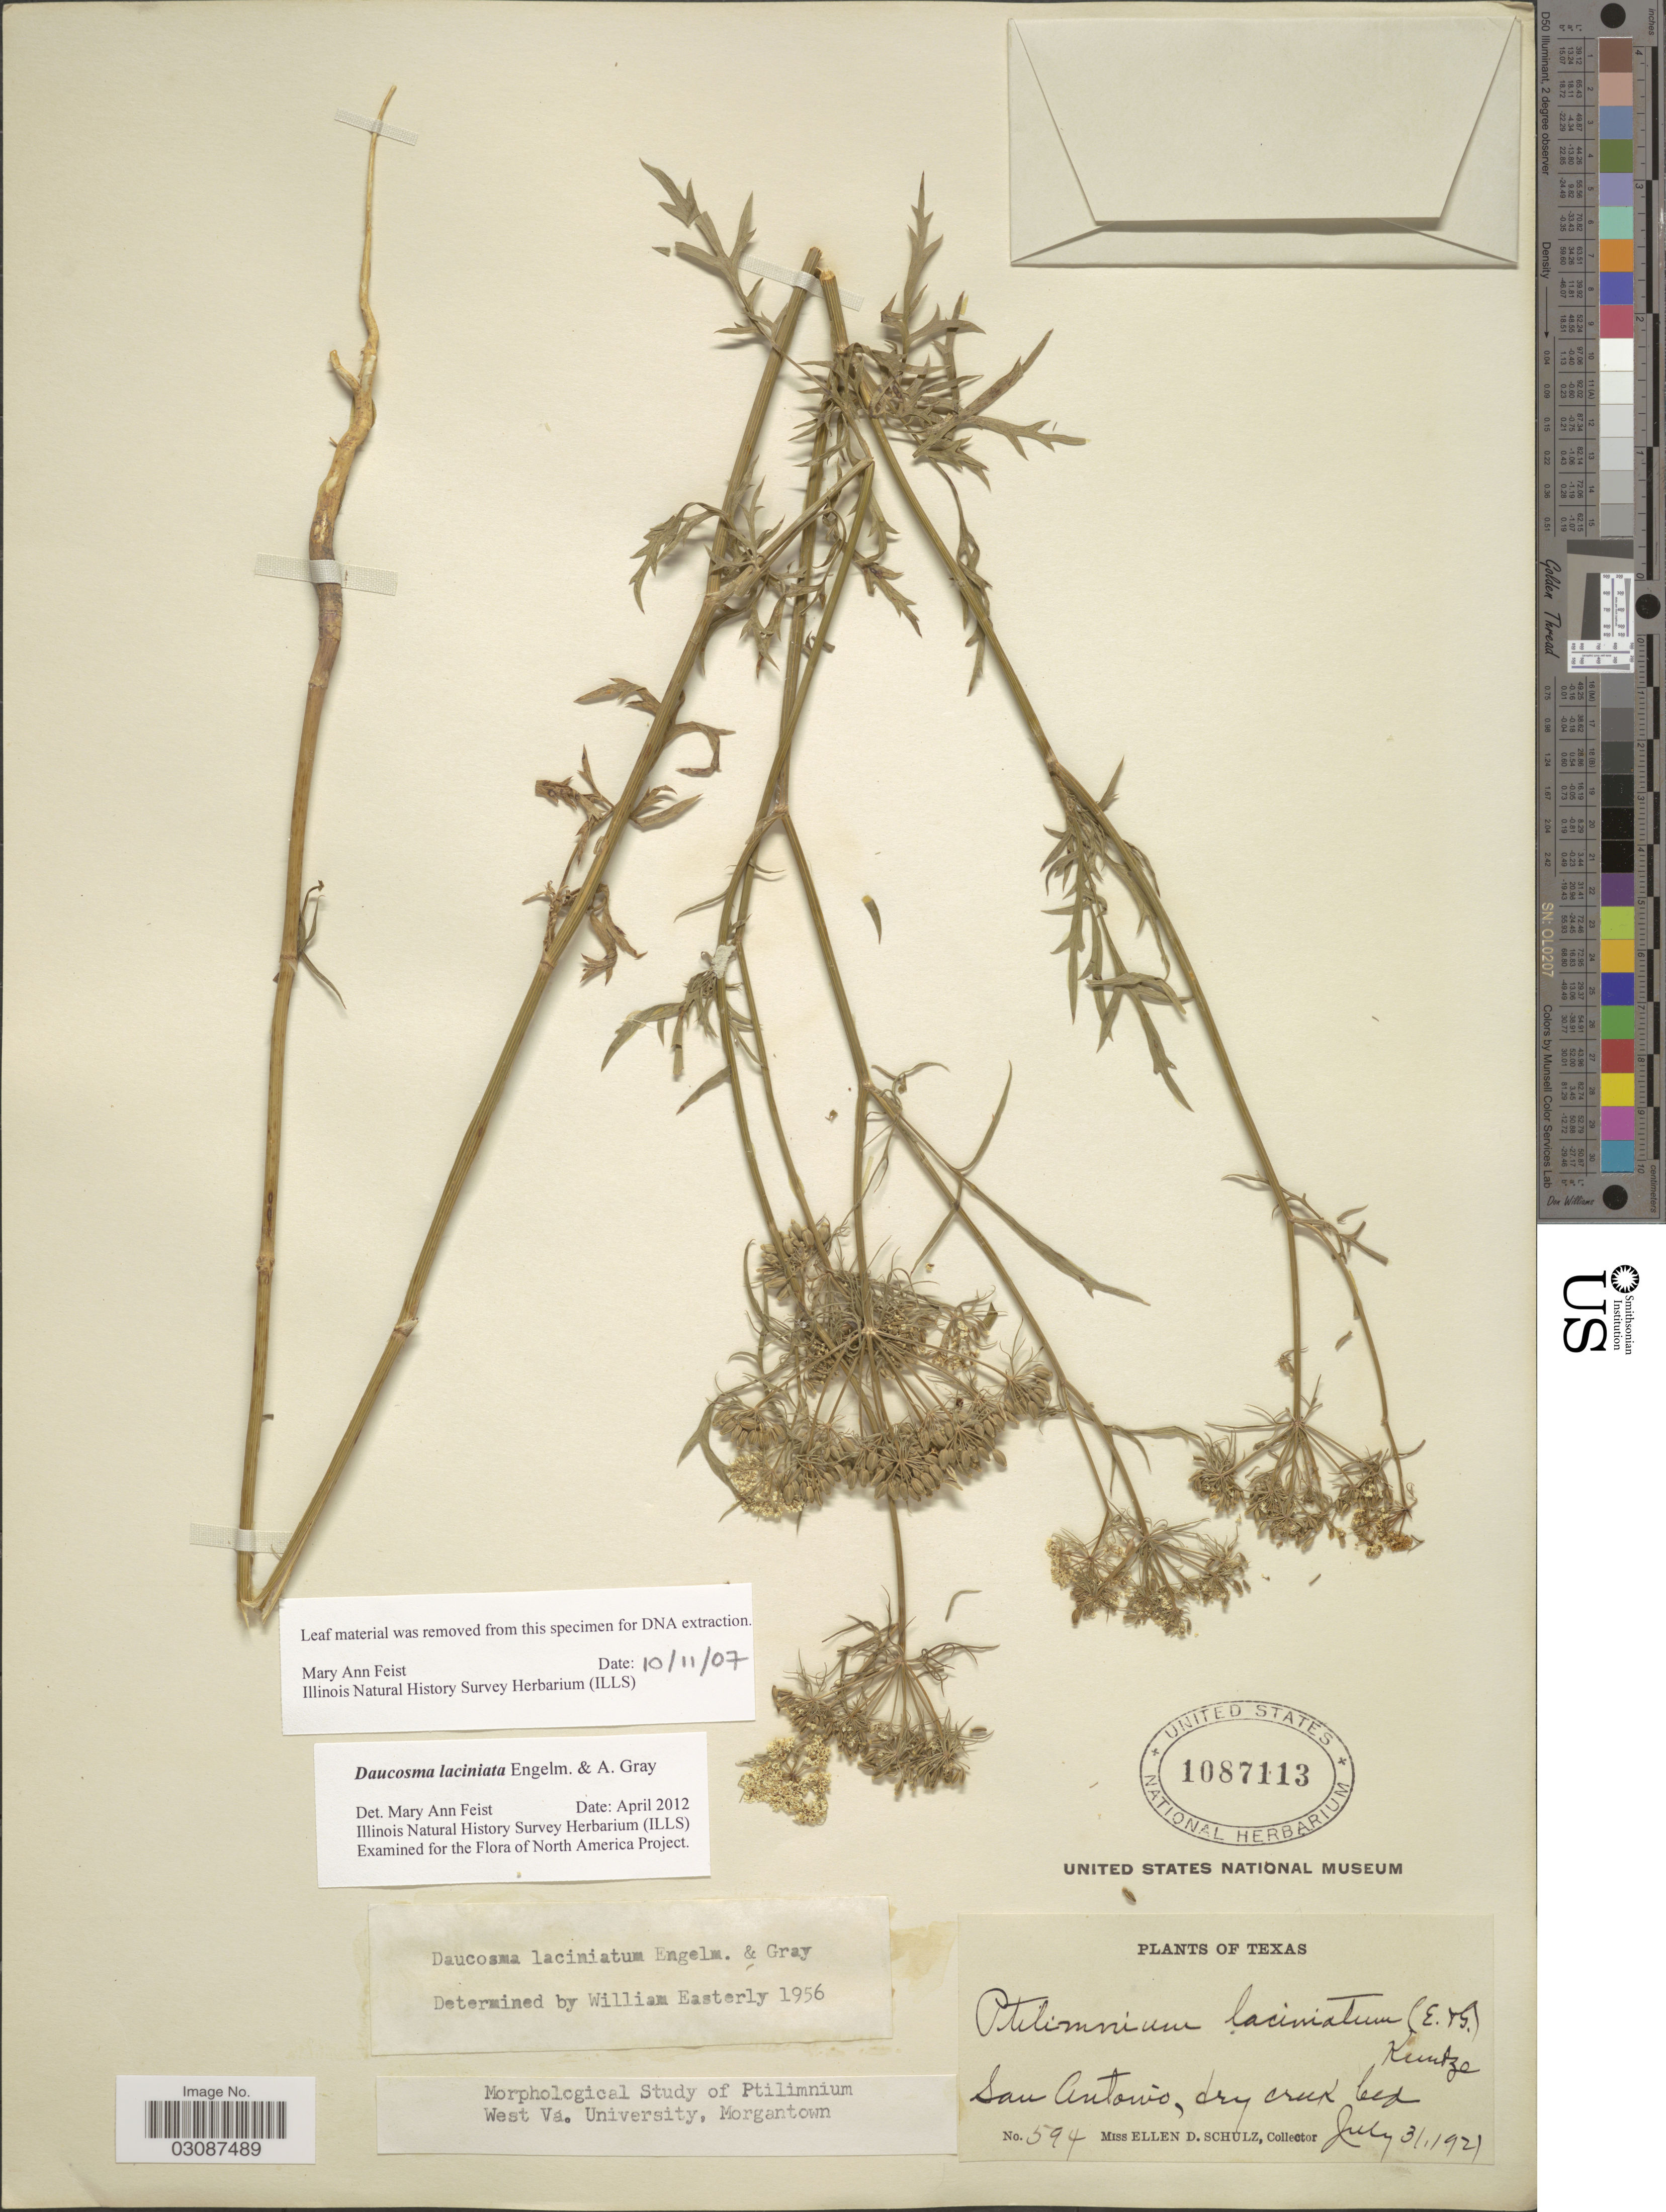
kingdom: Plantae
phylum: Tracheophyta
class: Magnoliopsida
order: Apiales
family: Apiaceae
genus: Daucosma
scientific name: Daucosma laciniata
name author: Engelm. & A. Gray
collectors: E. D. Schulz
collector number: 594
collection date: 1921-07-31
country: United States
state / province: Texas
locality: San Antonio, dry creek bed.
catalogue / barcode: US 1087113